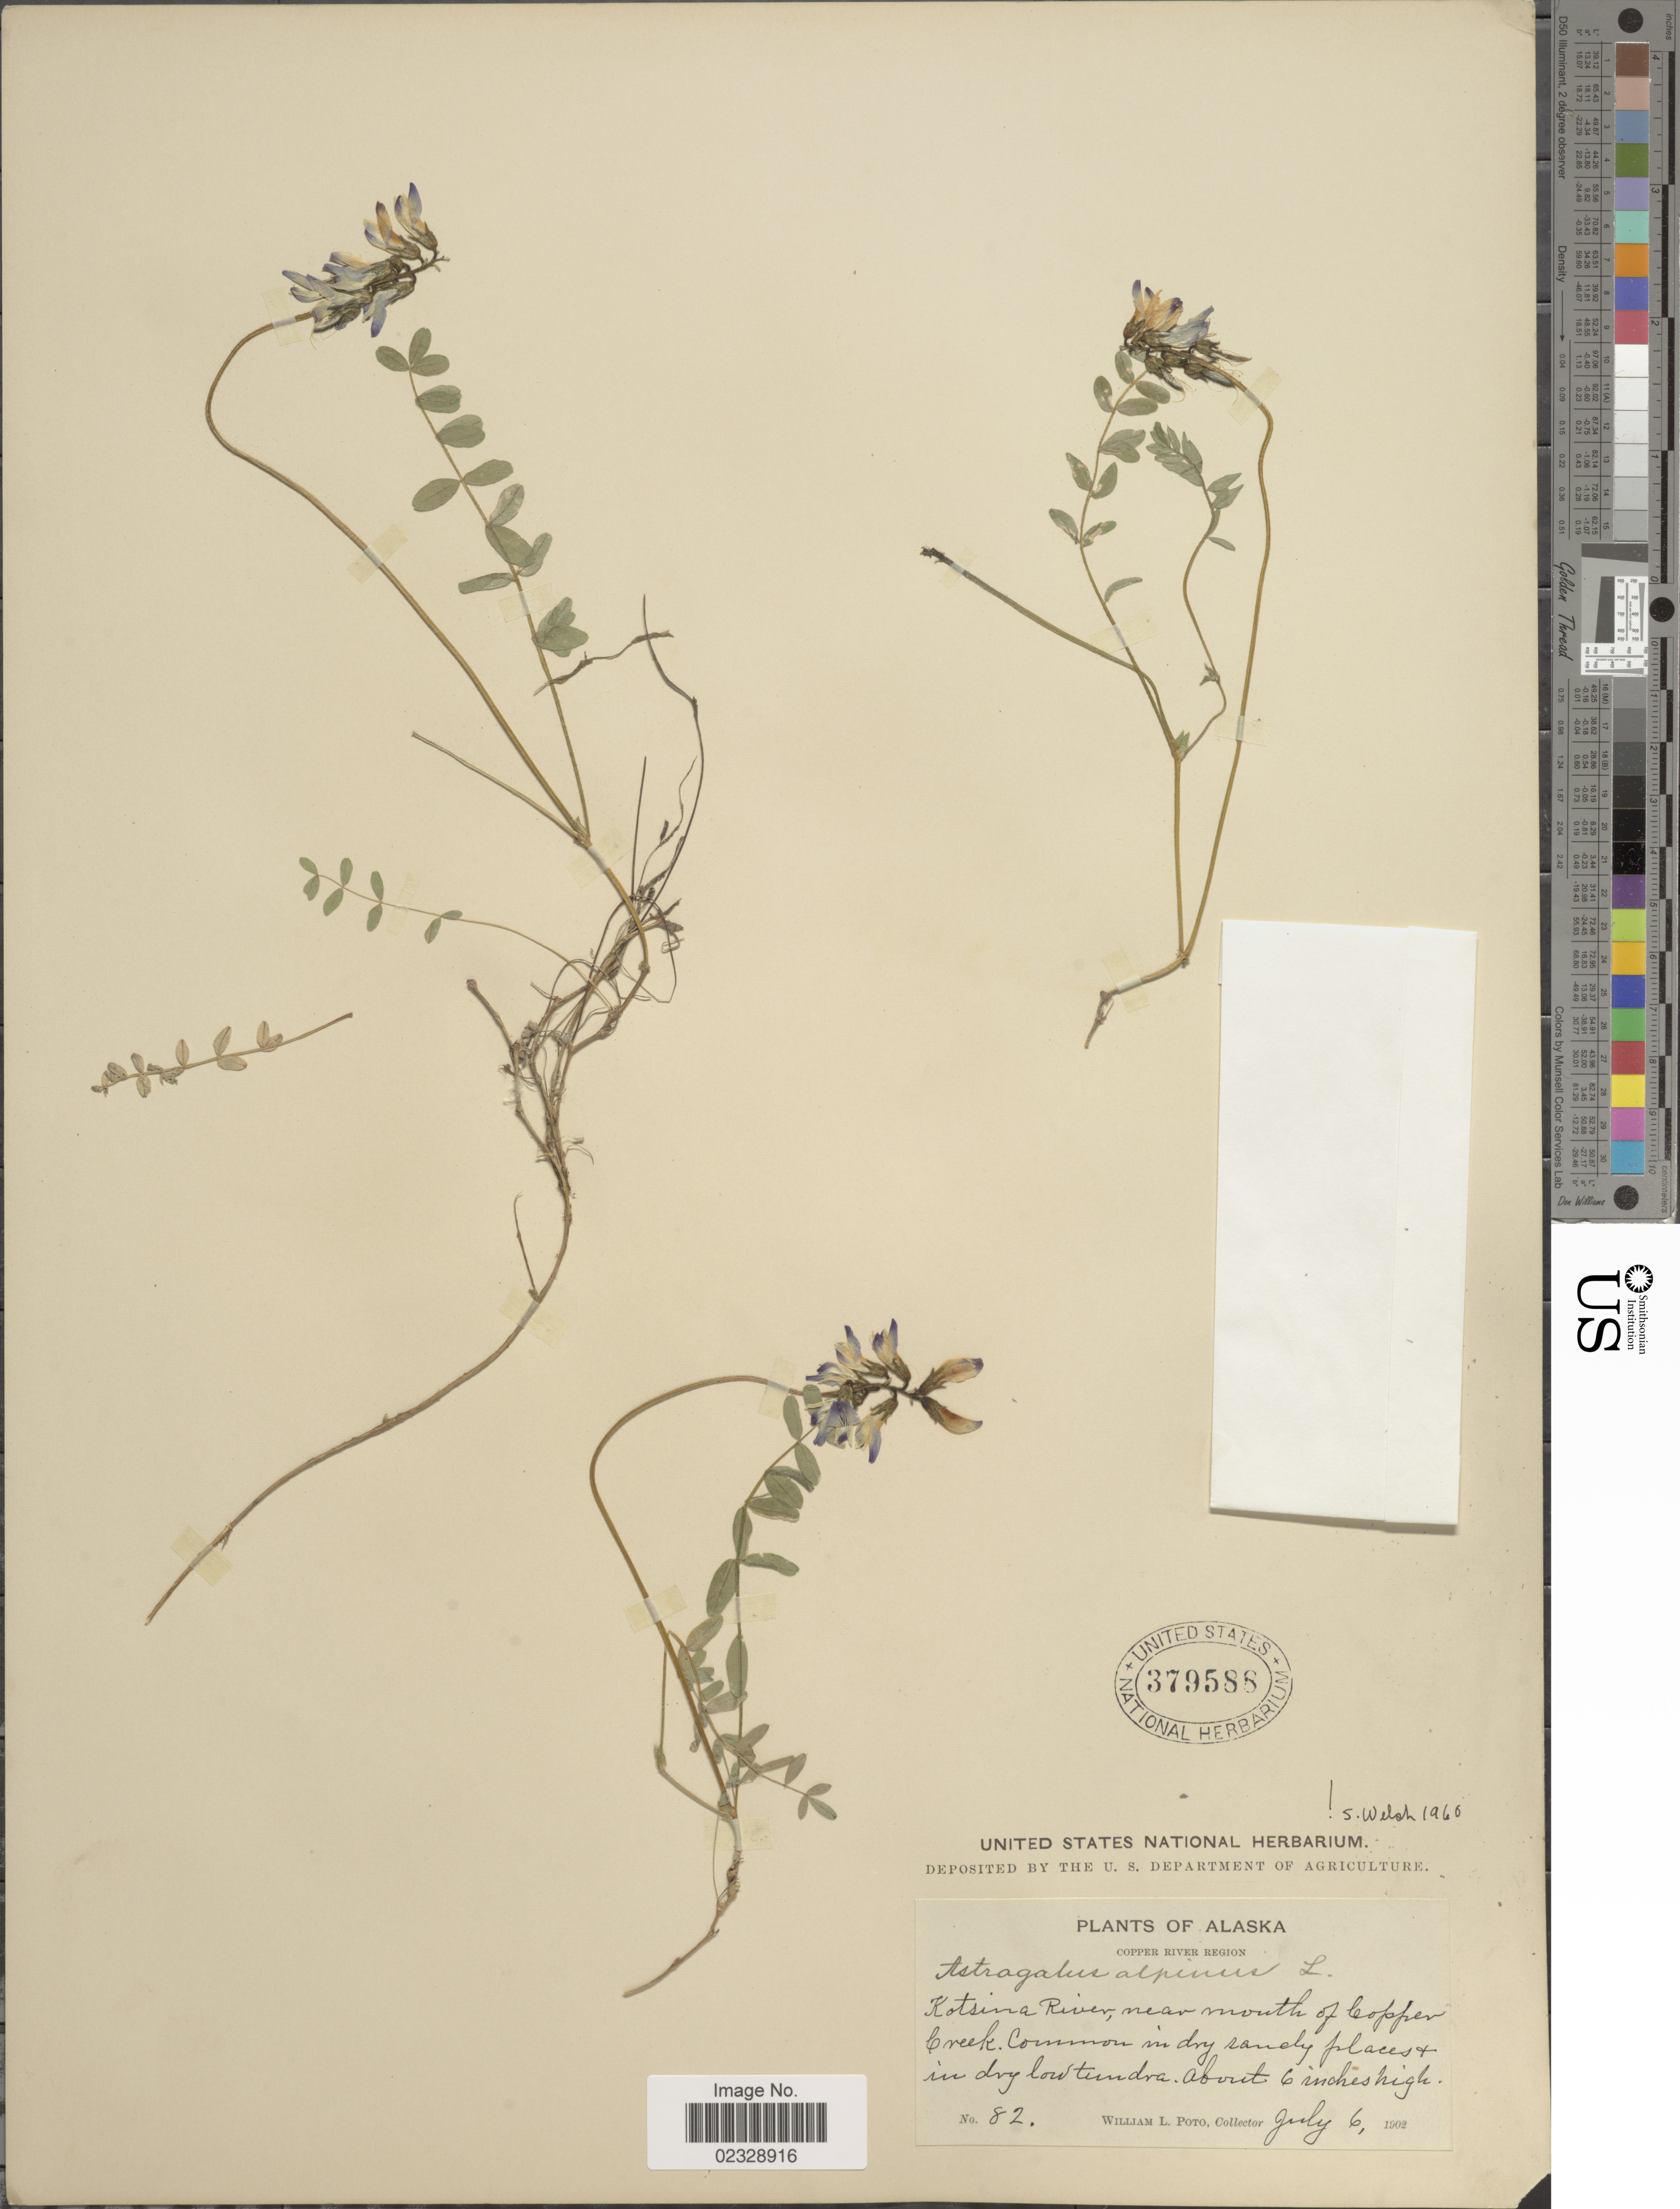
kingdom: Plantae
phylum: Tracheophyta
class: Magnoliopsida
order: Fabales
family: Fabaceae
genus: Astragalus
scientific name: Astragalus alpinus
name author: L.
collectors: W. Poto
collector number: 82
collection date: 1902-07-06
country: United States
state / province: Alaska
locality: Copper River Region, Kotsina River, near mouth of Copper Creek.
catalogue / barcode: US 379588